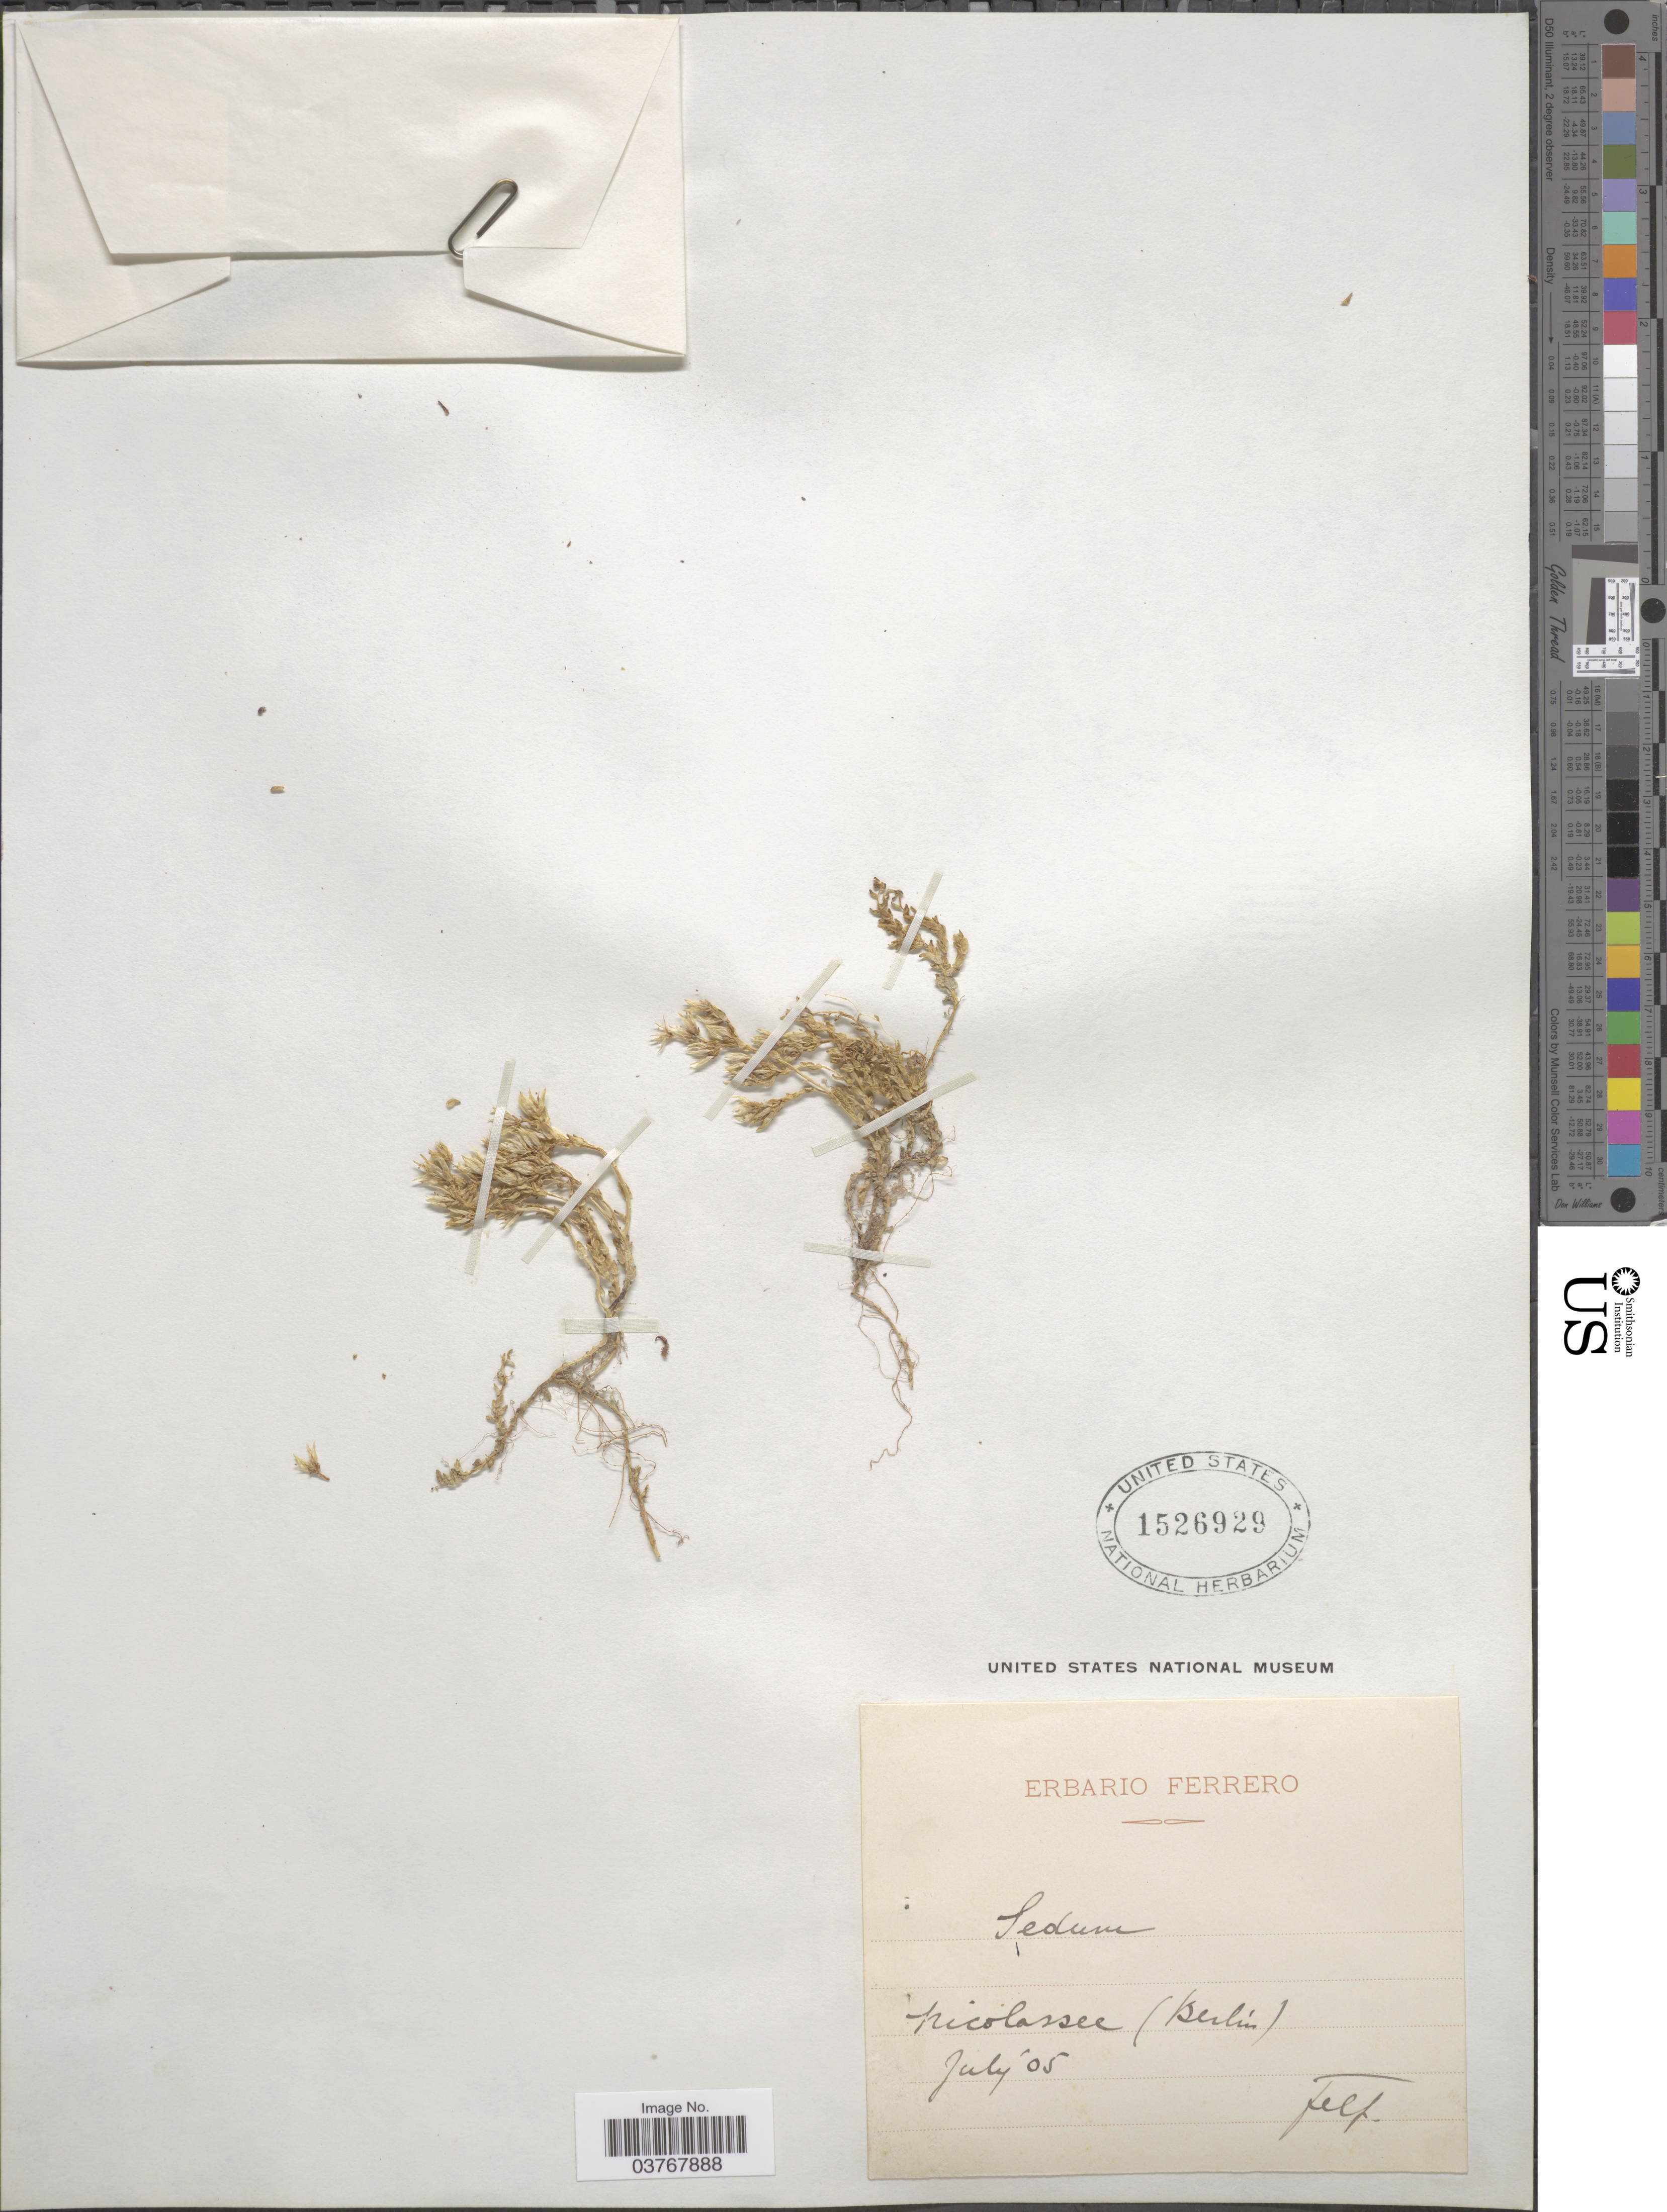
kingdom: Plantae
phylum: Tracheophyta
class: Magnoliopsida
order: Saxifragales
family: Crassulaceae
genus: Sedum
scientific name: Sedum sp.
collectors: F. Ferrero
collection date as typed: Transcribed d/m/y: /7/5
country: Germany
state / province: Berlin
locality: Nicolassee.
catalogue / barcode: US 1526929